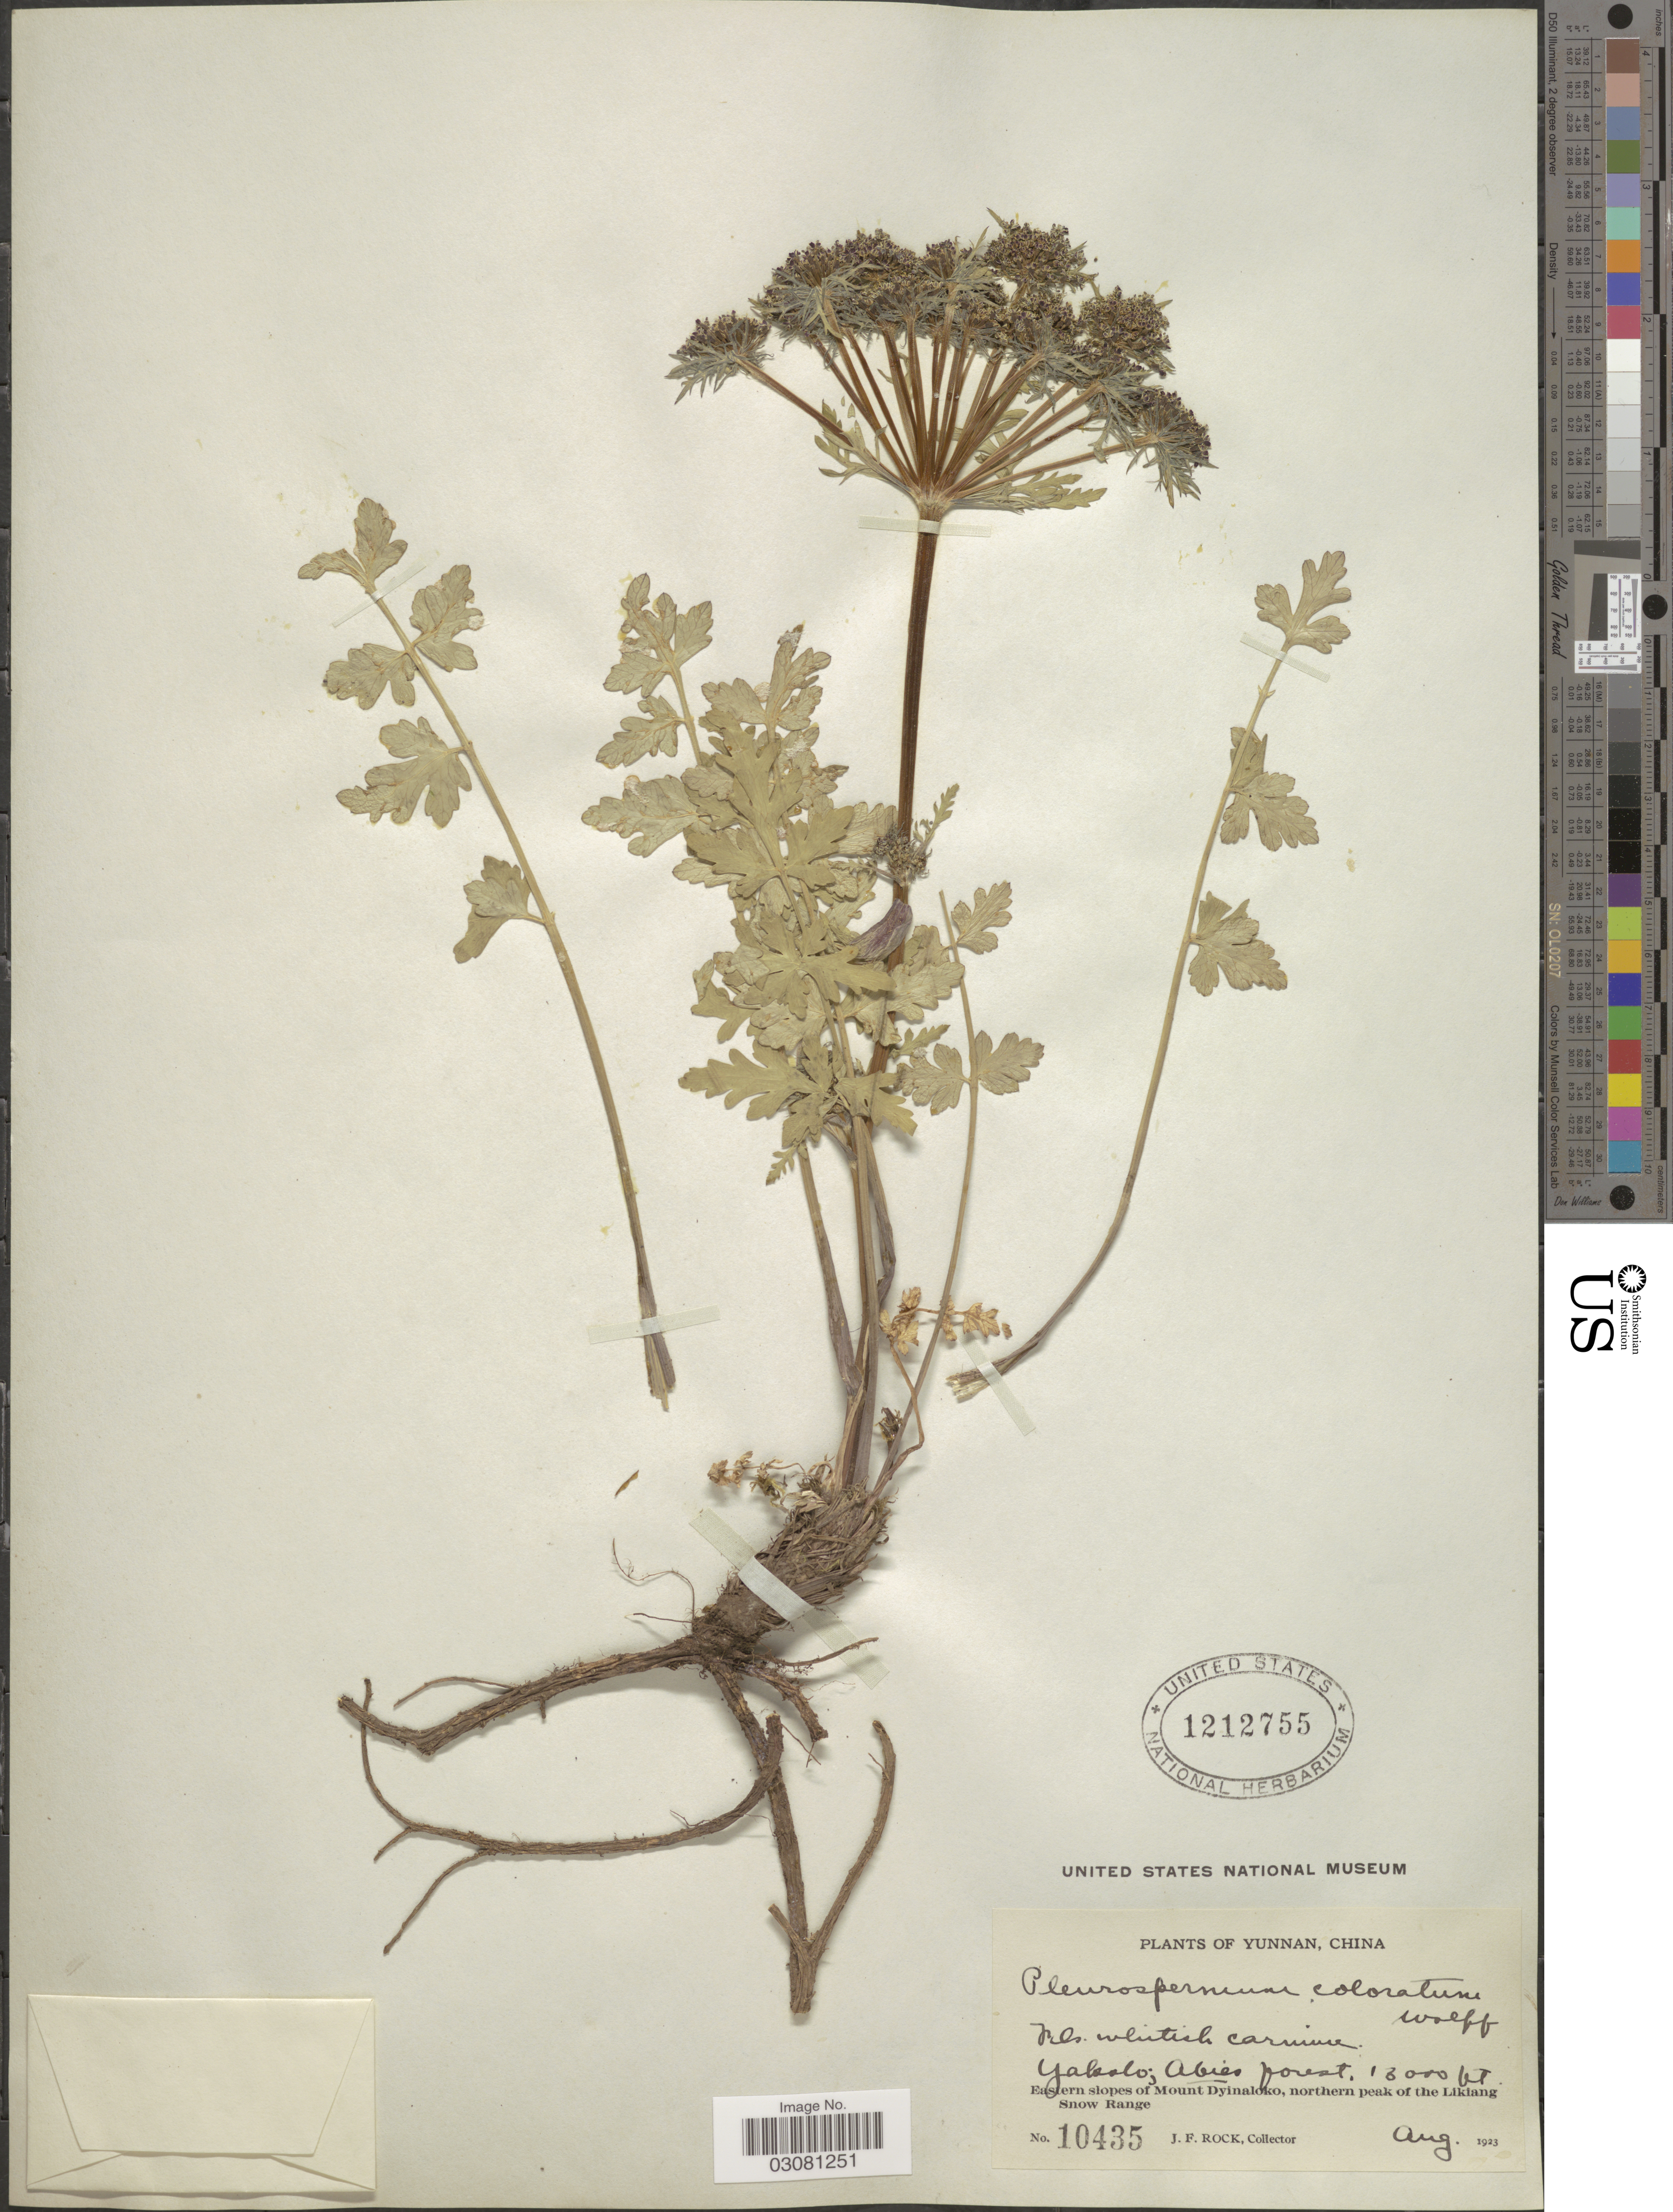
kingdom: Plantae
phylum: Tracheophyta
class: Magnoliopsida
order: Apiales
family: Apiaceae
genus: Pleurospermum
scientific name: Pleurospermum coloratum H. Wolff sp. nov. ined.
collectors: J. Rock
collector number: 10435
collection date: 1923-08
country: China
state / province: Yunnan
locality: Yakalo; Abies forest. Eastern slopes of Mount Dyinaloko, northern peak of the Likiang Snow Range.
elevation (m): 3962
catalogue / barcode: US 1212755